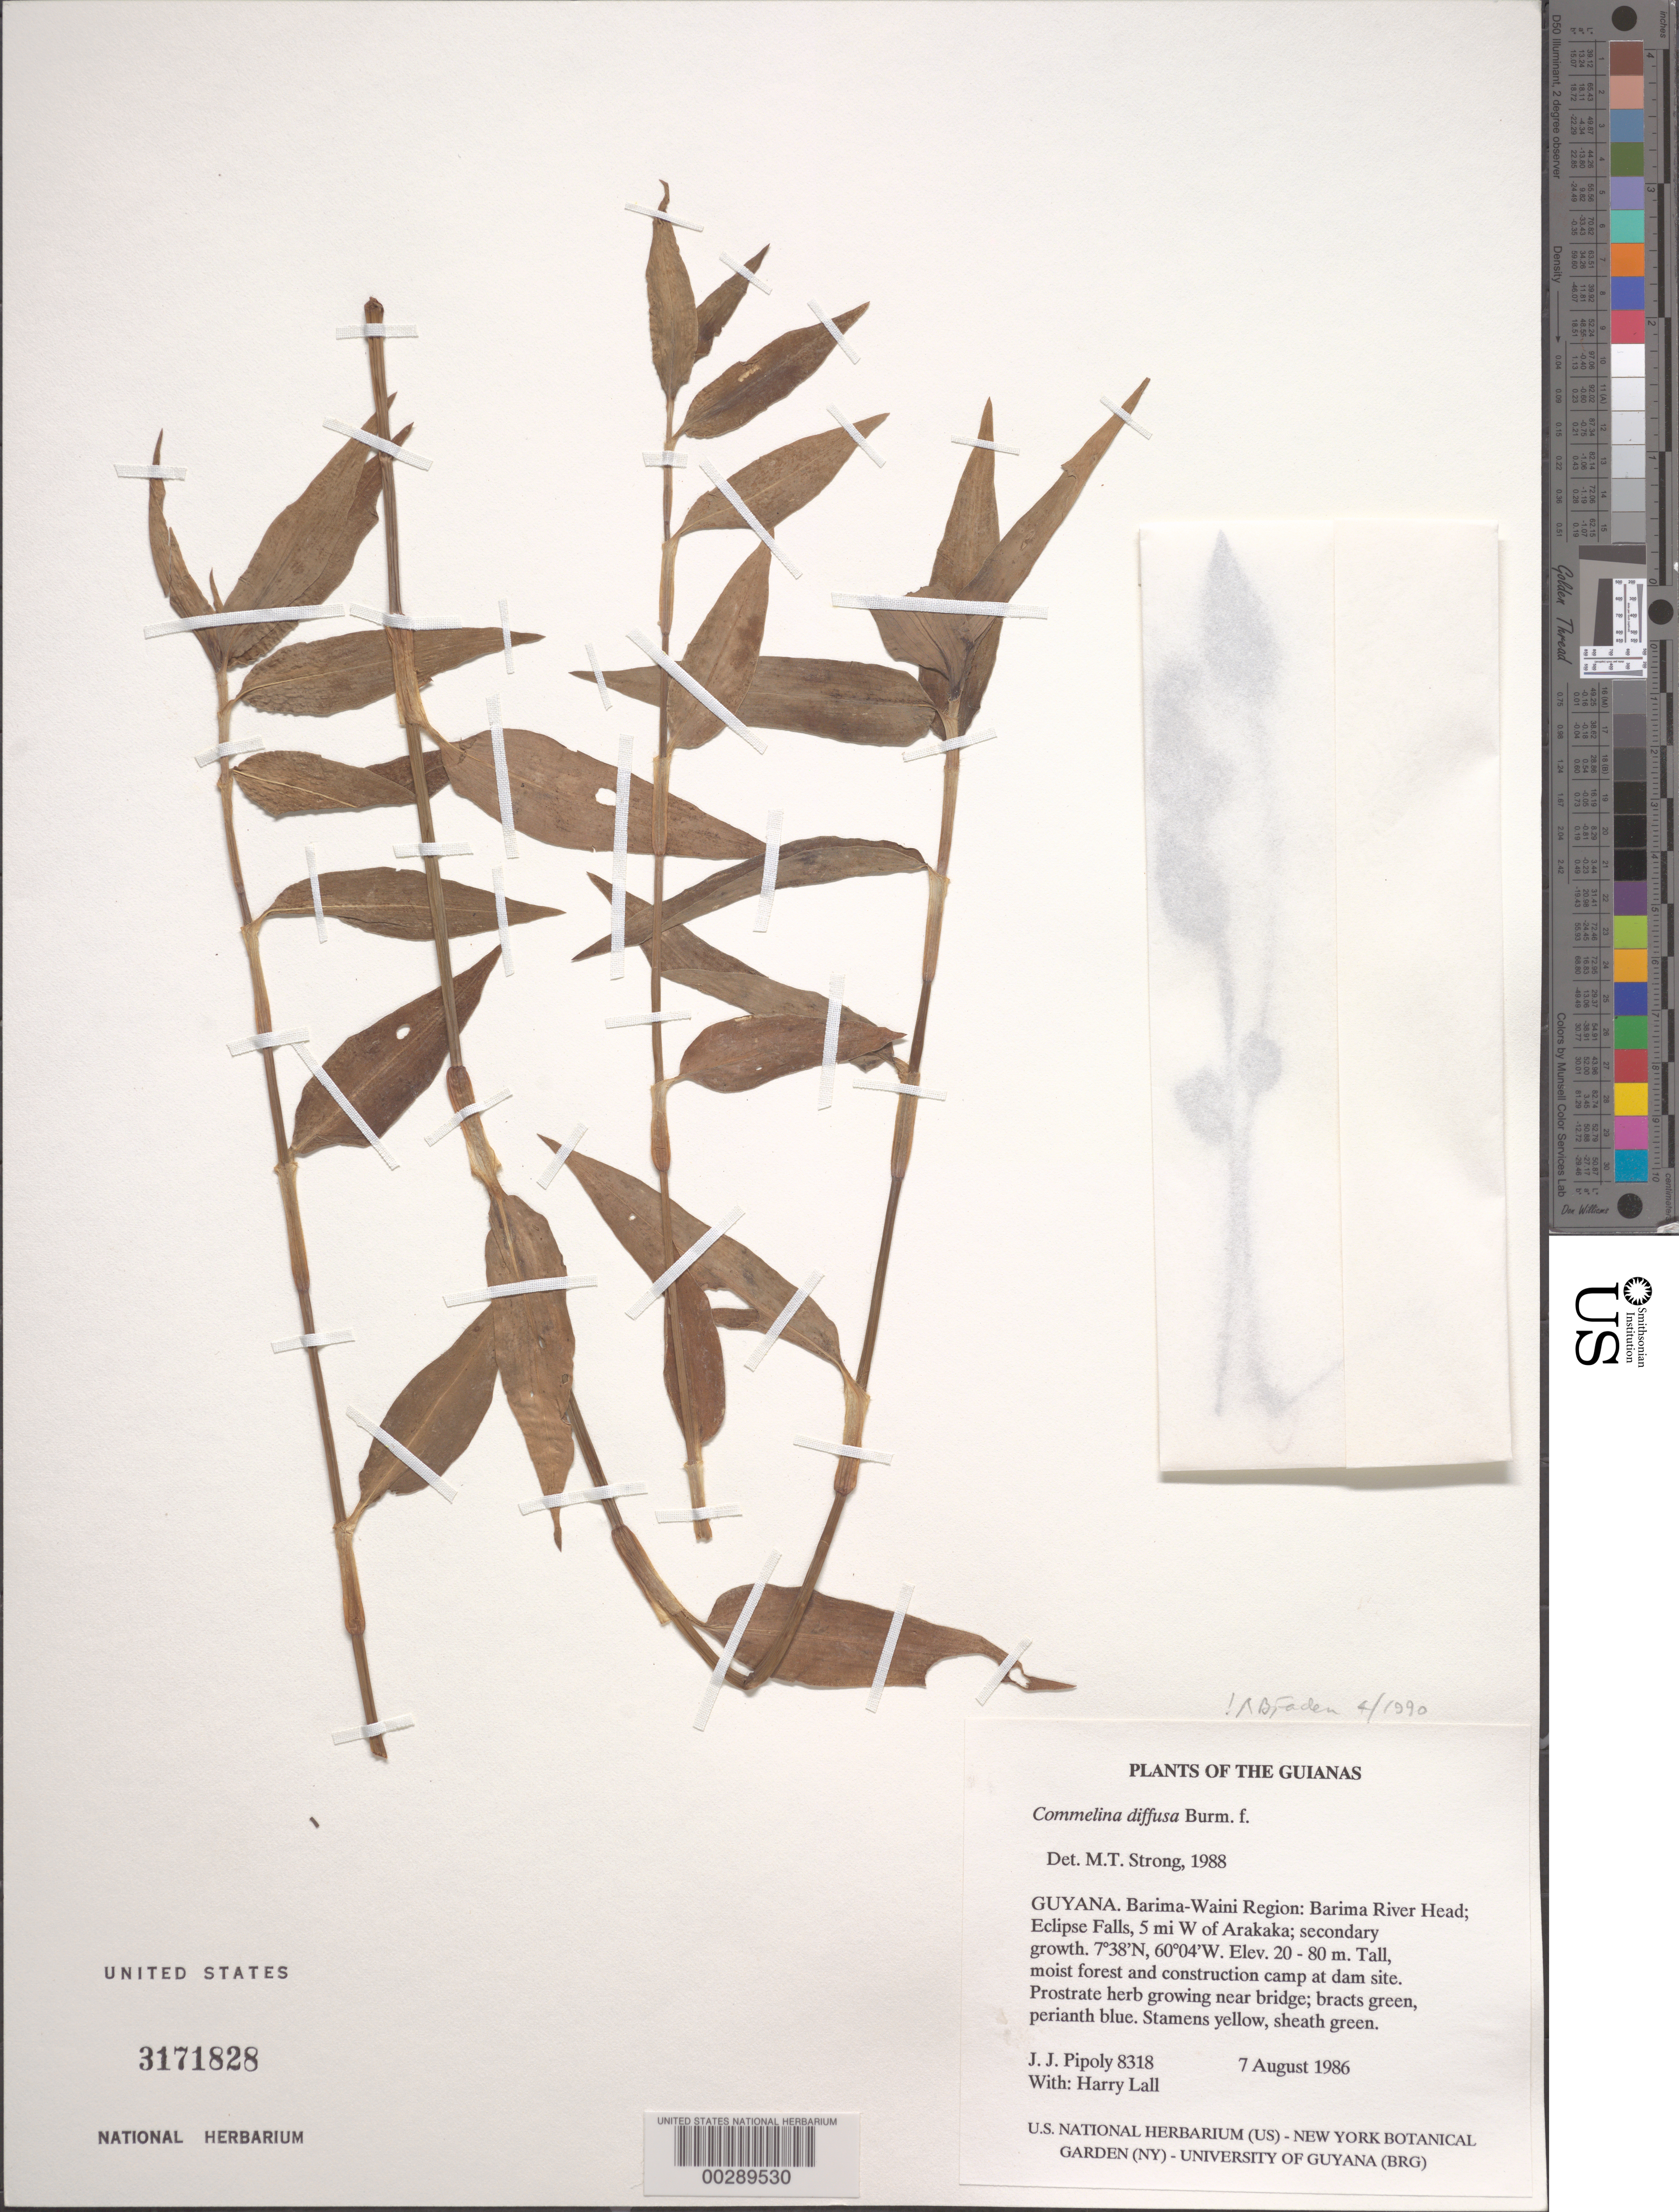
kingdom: Plantae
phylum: Tracheophyta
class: Liliopsida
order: Commelinales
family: Commelinaceae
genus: Commelina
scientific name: Commelina diffusa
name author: Burm. f.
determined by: Faden, Robert B., (US), Smithsonian Institution - National Museum of Natural History (UNITED STATES)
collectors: J. J. Pipoly & H. Lall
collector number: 8318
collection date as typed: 07 Aug 1986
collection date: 1986-08-07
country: Guyana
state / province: Barima-Waini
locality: Barima river head; eclipse falls, 5 mi. w of arakaka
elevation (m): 20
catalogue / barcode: US 3171828